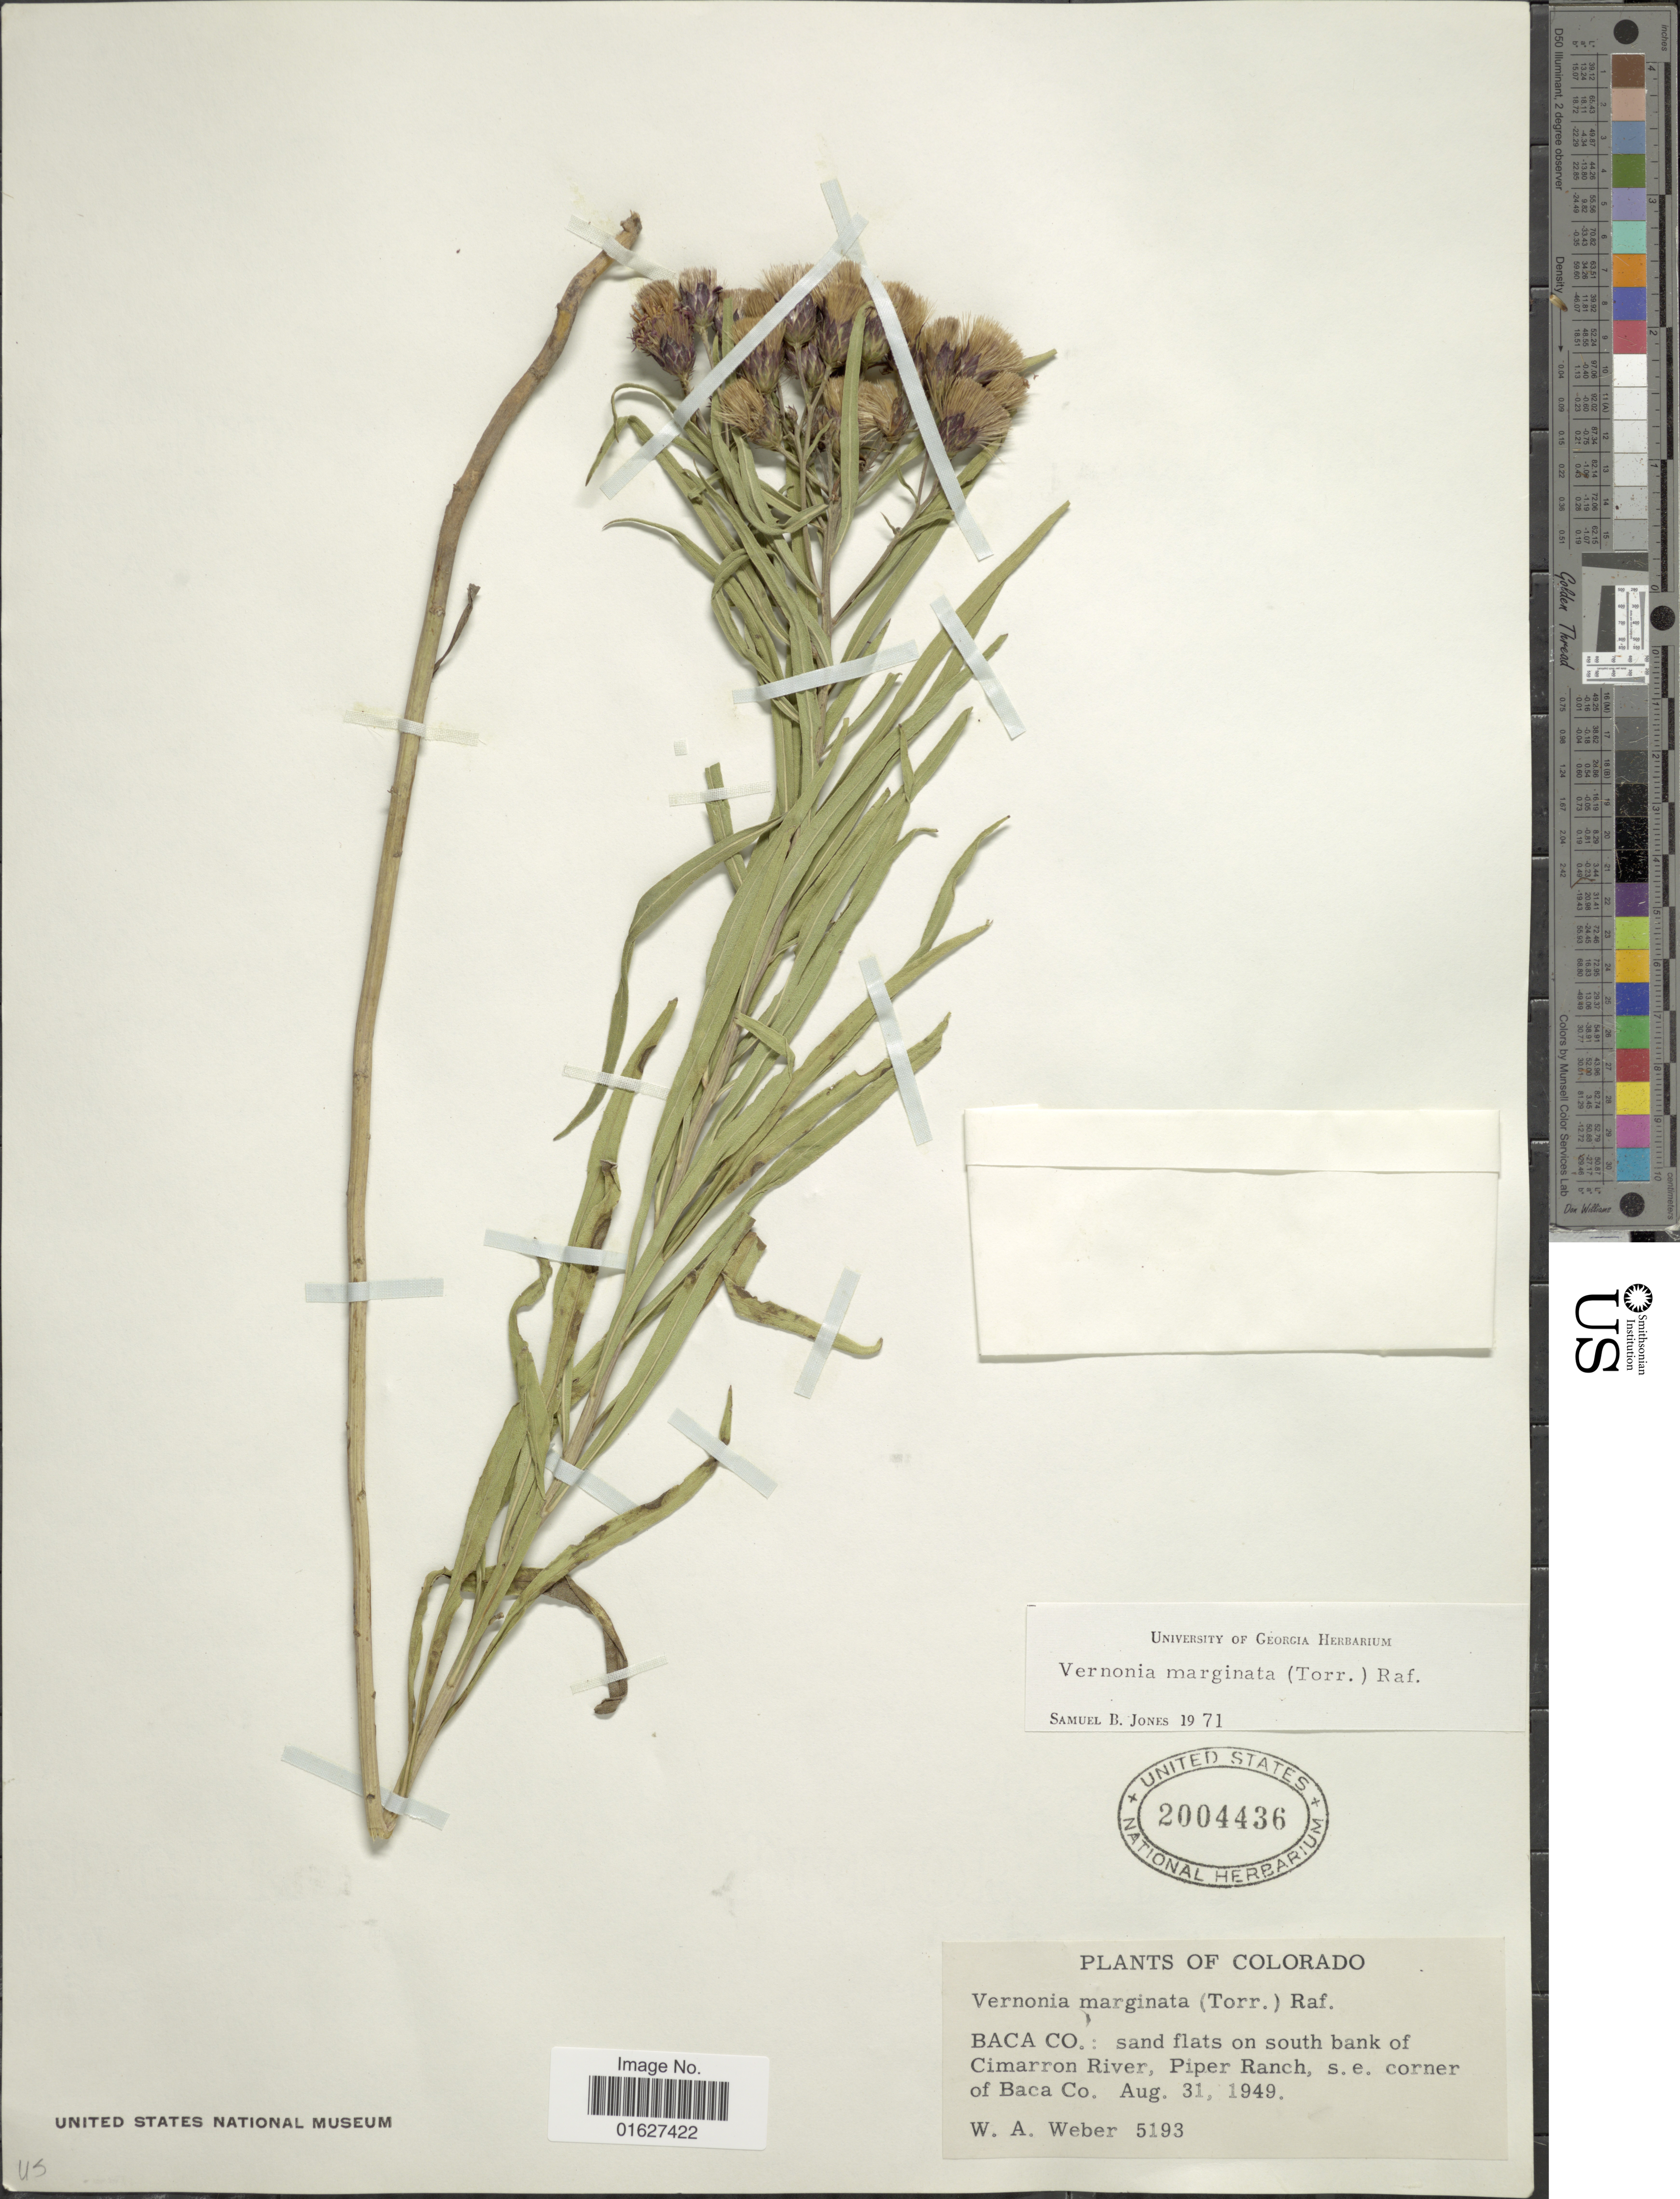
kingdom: Plantae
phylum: Tracheophyta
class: Magnoliopsida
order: Asterales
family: Asteraceae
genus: Vernonia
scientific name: Vernonia marginata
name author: (Torr.) Raf.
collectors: W. A. Weber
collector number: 5193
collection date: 1949-08-31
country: United States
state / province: Colorado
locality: Colorado. Bqaca Co.: sand flats on south bank of Cimarron River, Piper Ranch, s.e. corner of Baca Co.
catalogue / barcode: US 2004436